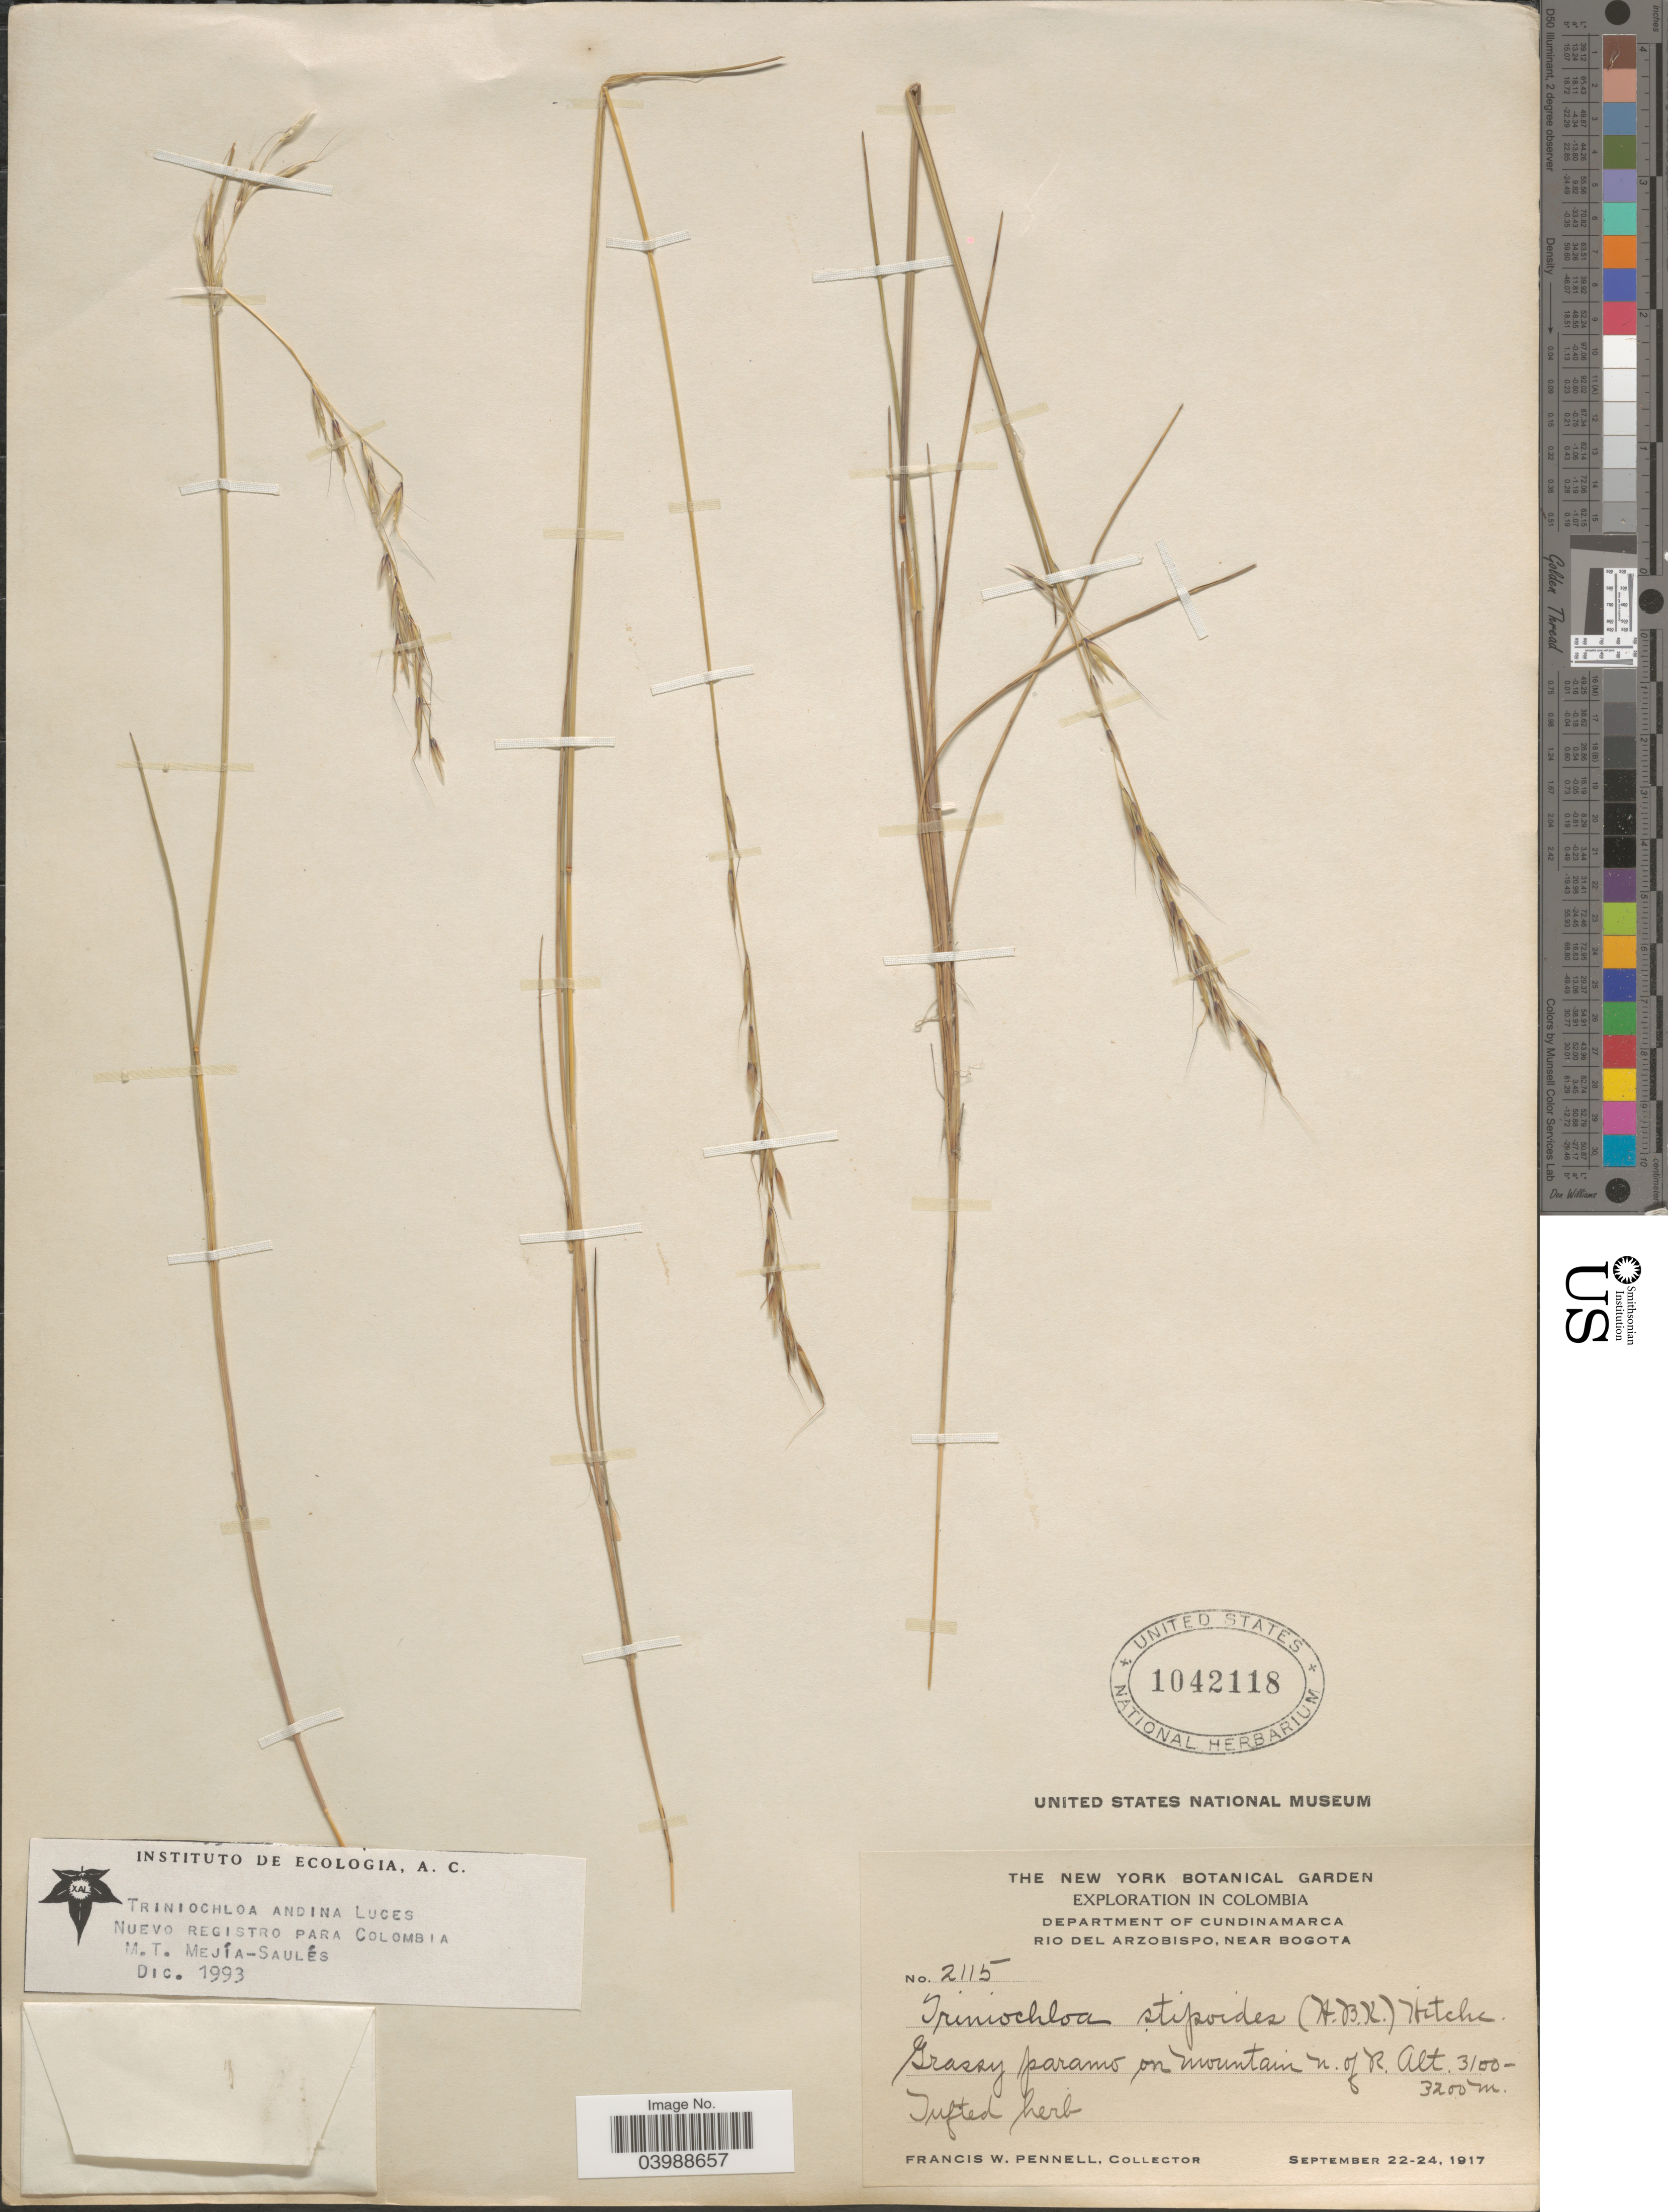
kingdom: Plantae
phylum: Tracheophyta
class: Liliopsida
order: Poales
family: Poaceae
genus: Triniochloa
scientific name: Triniochloa andina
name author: Luces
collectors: F. W. Pennell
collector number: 2115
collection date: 1917-09-22/1917-09-24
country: Colombia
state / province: Cundinamarca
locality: Department of Cundinamarca. Rio del Arzobispo, near Bogota. On Mountain N. of R.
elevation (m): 3100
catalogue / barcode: US 1042118